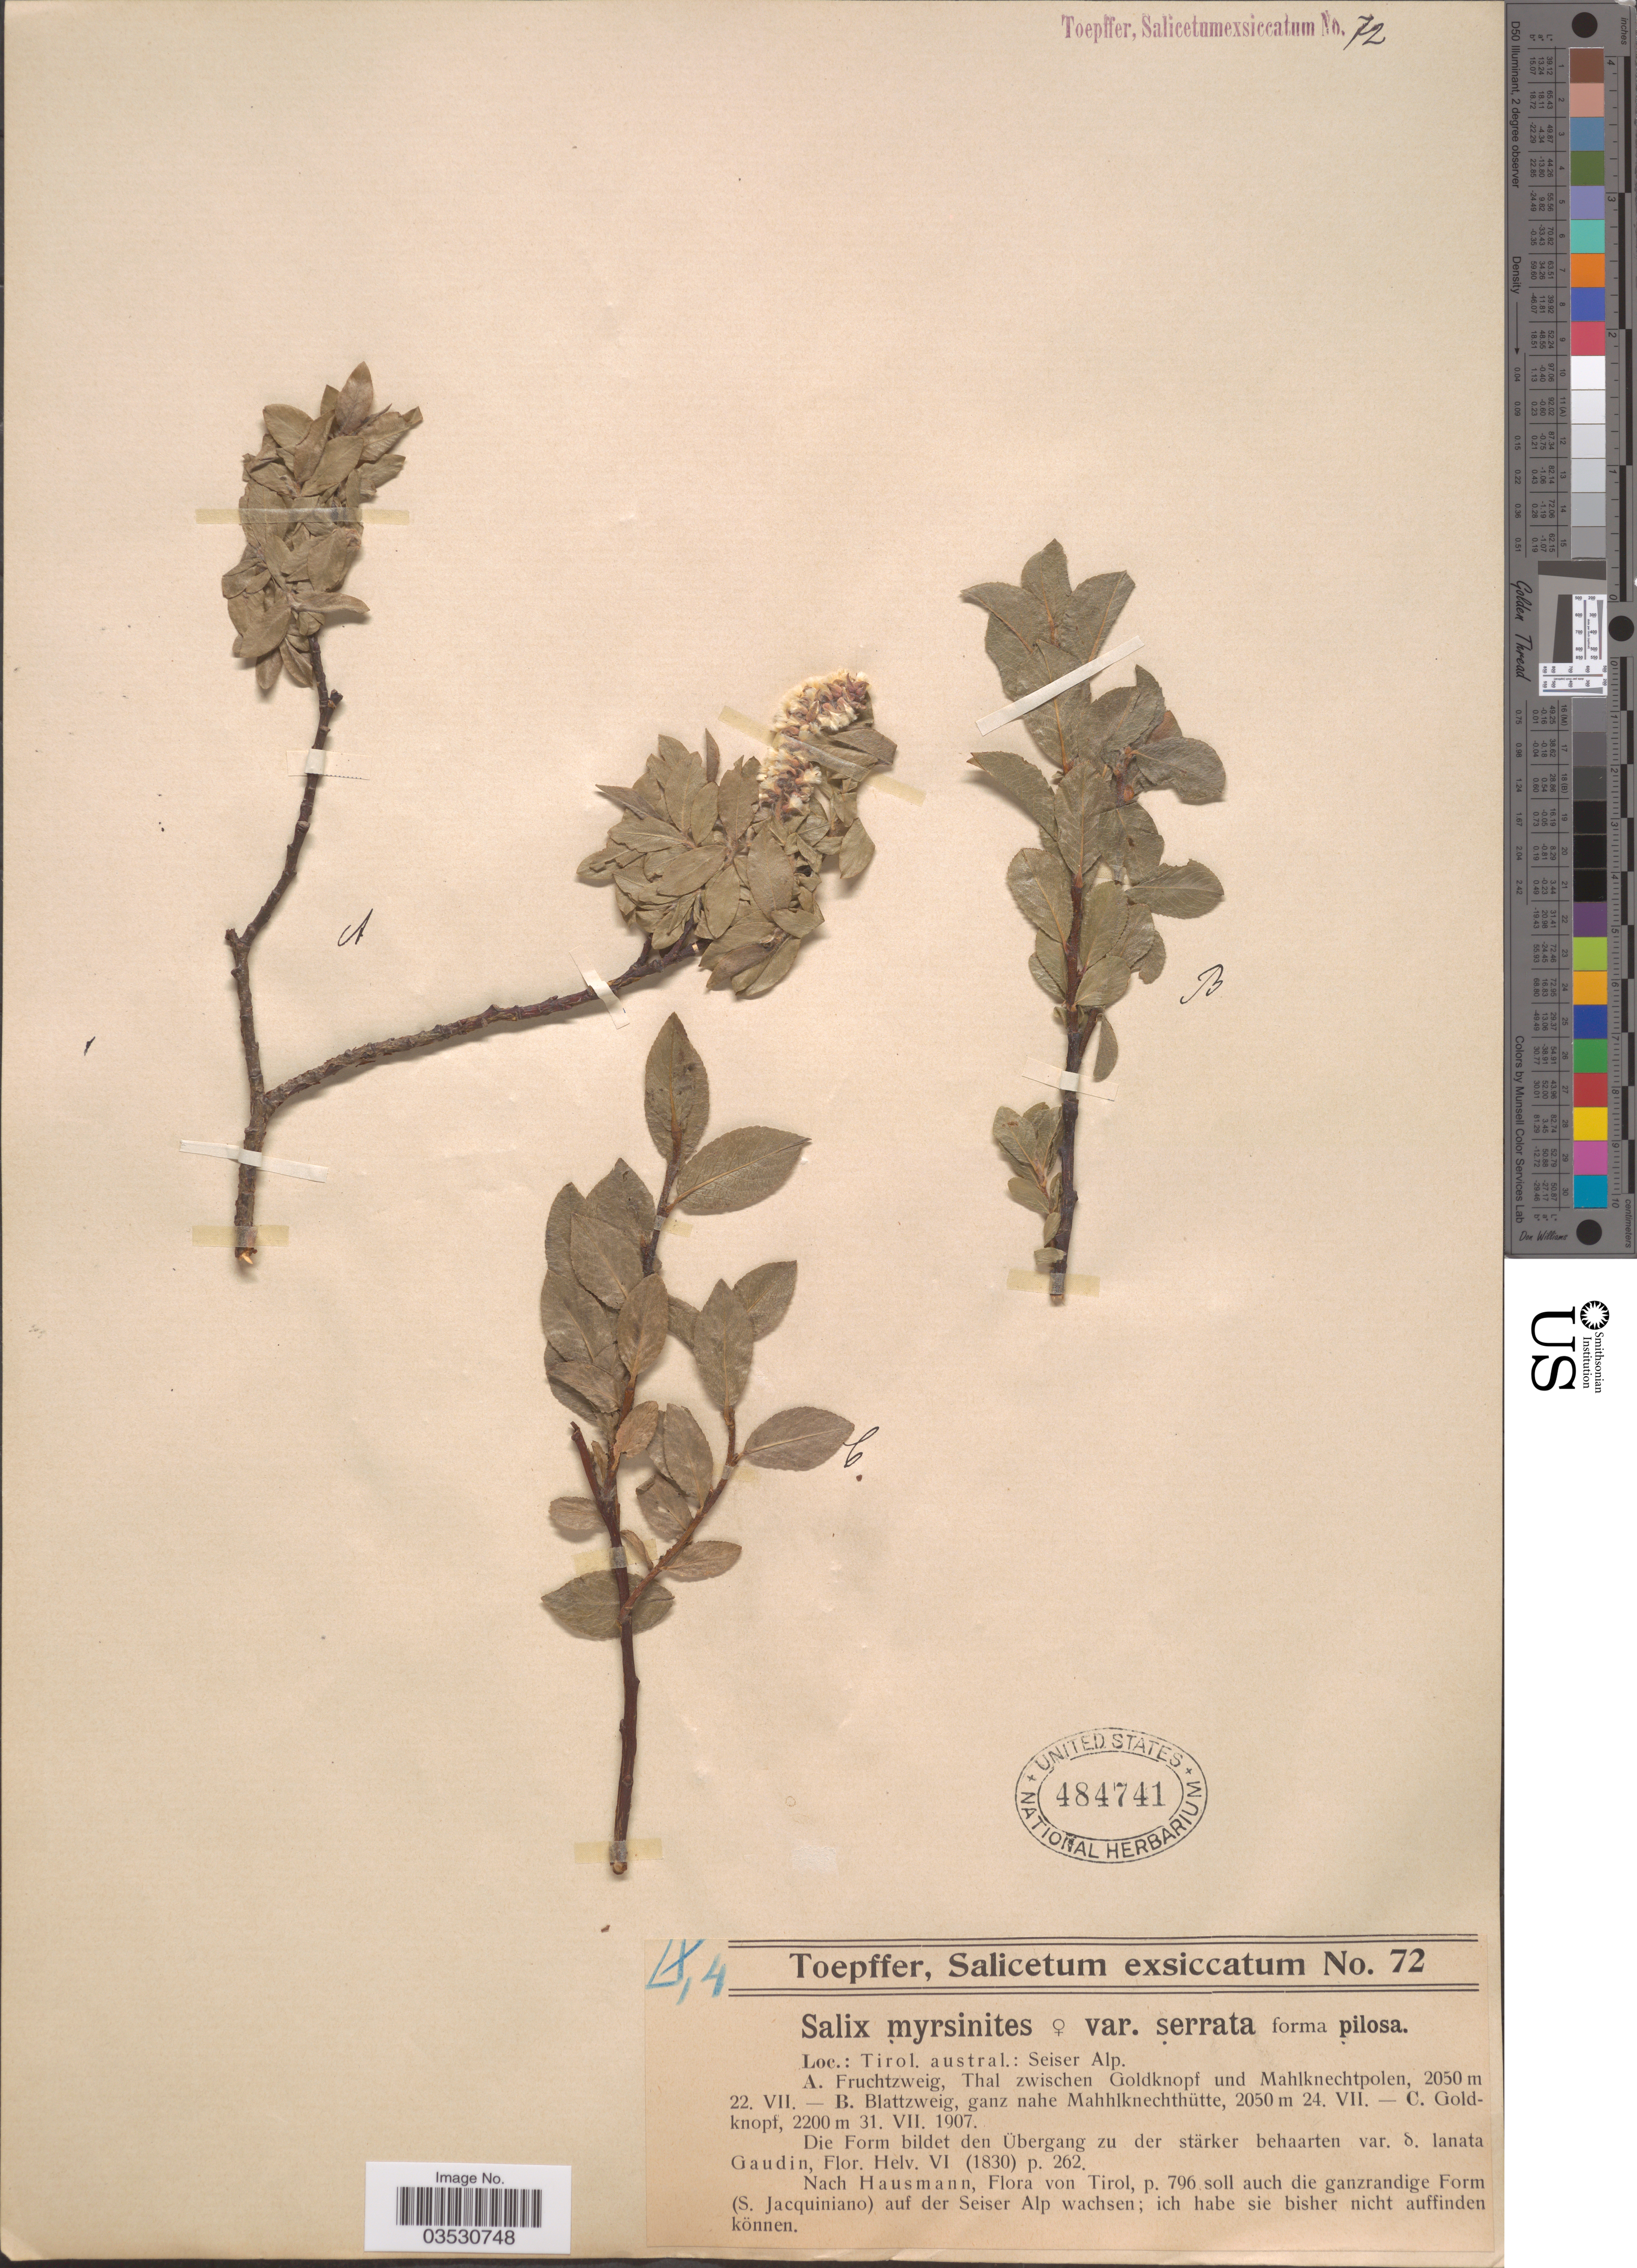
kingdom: Plantae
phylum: Tracheophyta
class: Magnoliopsida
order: Malpighiales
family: Salicaceae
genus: Salix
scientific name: Salix myrsinites var. serrata f. pilosa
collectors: A. Toepffer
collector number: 72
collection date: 1907-07-22/1907-07-31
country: Austria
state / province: Styria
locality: Seiser Alp.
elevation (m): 2050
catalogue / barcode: US 484741